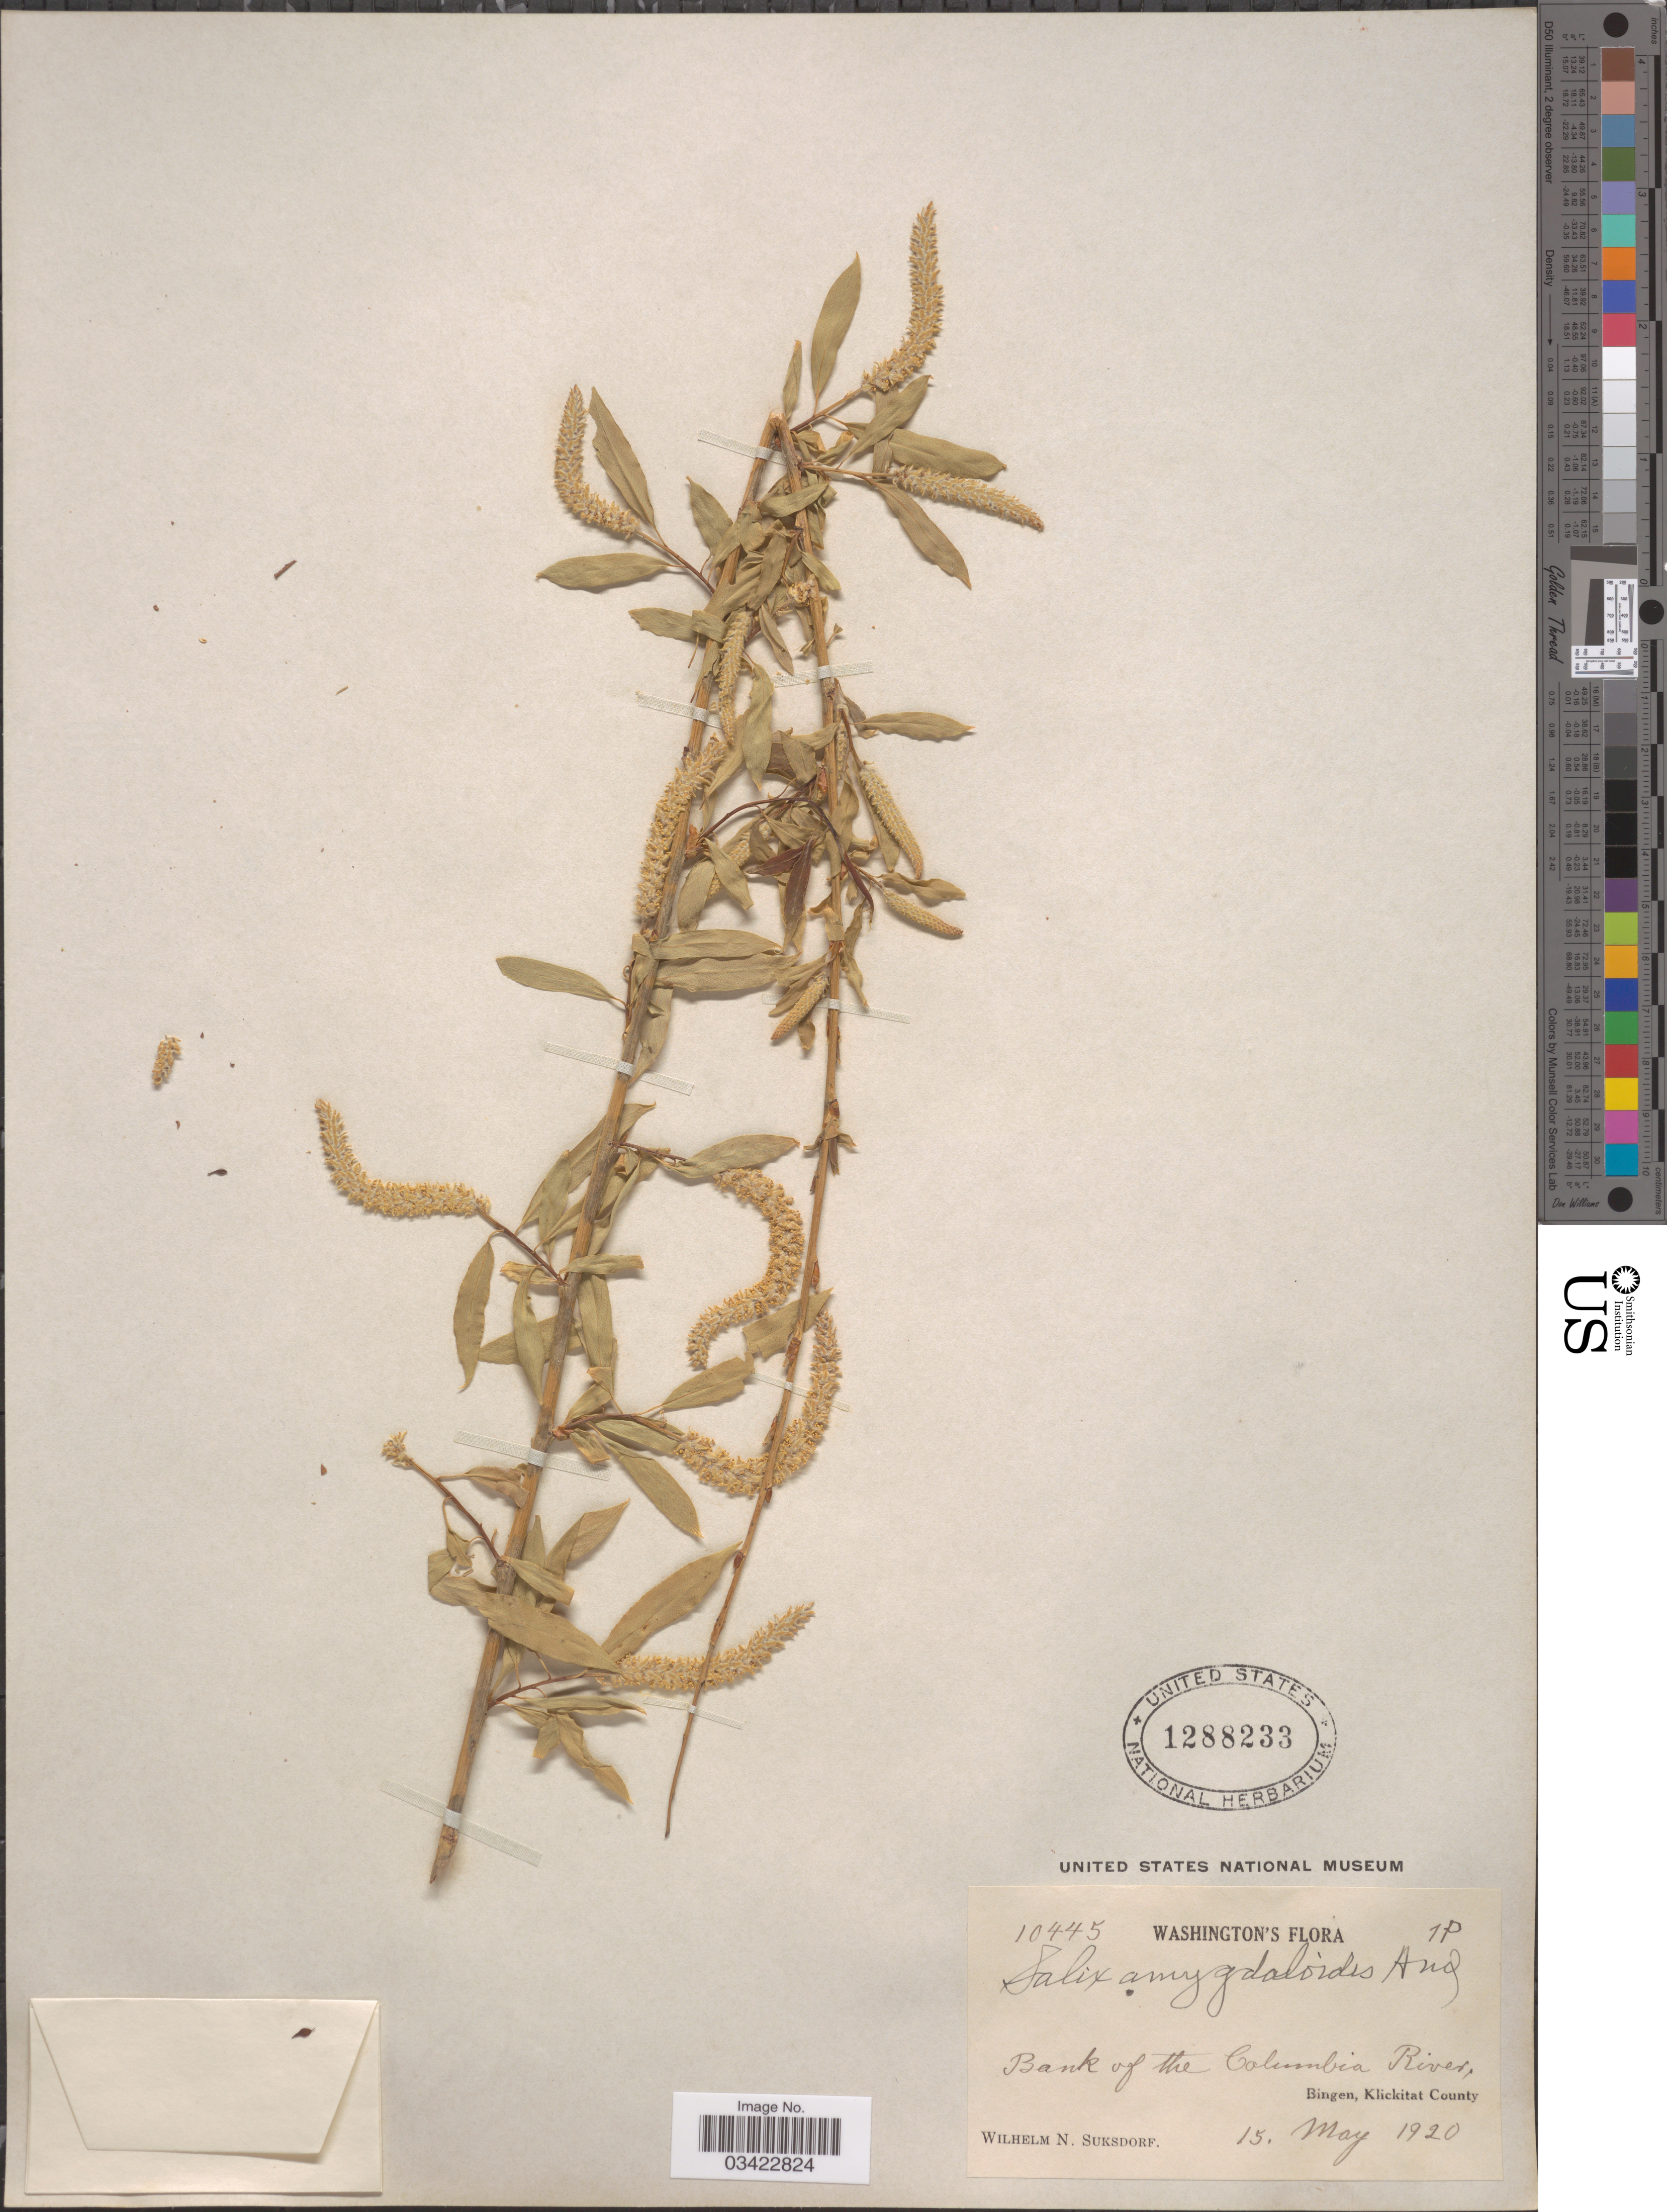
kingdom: Plantae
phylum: Tracheophyta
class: Magnoliopsida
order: Malpighiales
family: Salicaceae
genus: Salix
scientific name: Salix amygdaloides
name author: Andersson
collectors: W. N. Suksdorf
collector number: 10445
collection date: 1920-05-15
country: United States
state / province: Washington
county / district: Klickitat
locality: Bank of the Columbia River, Bingen, Klickitat County.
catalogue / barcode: US 1288233